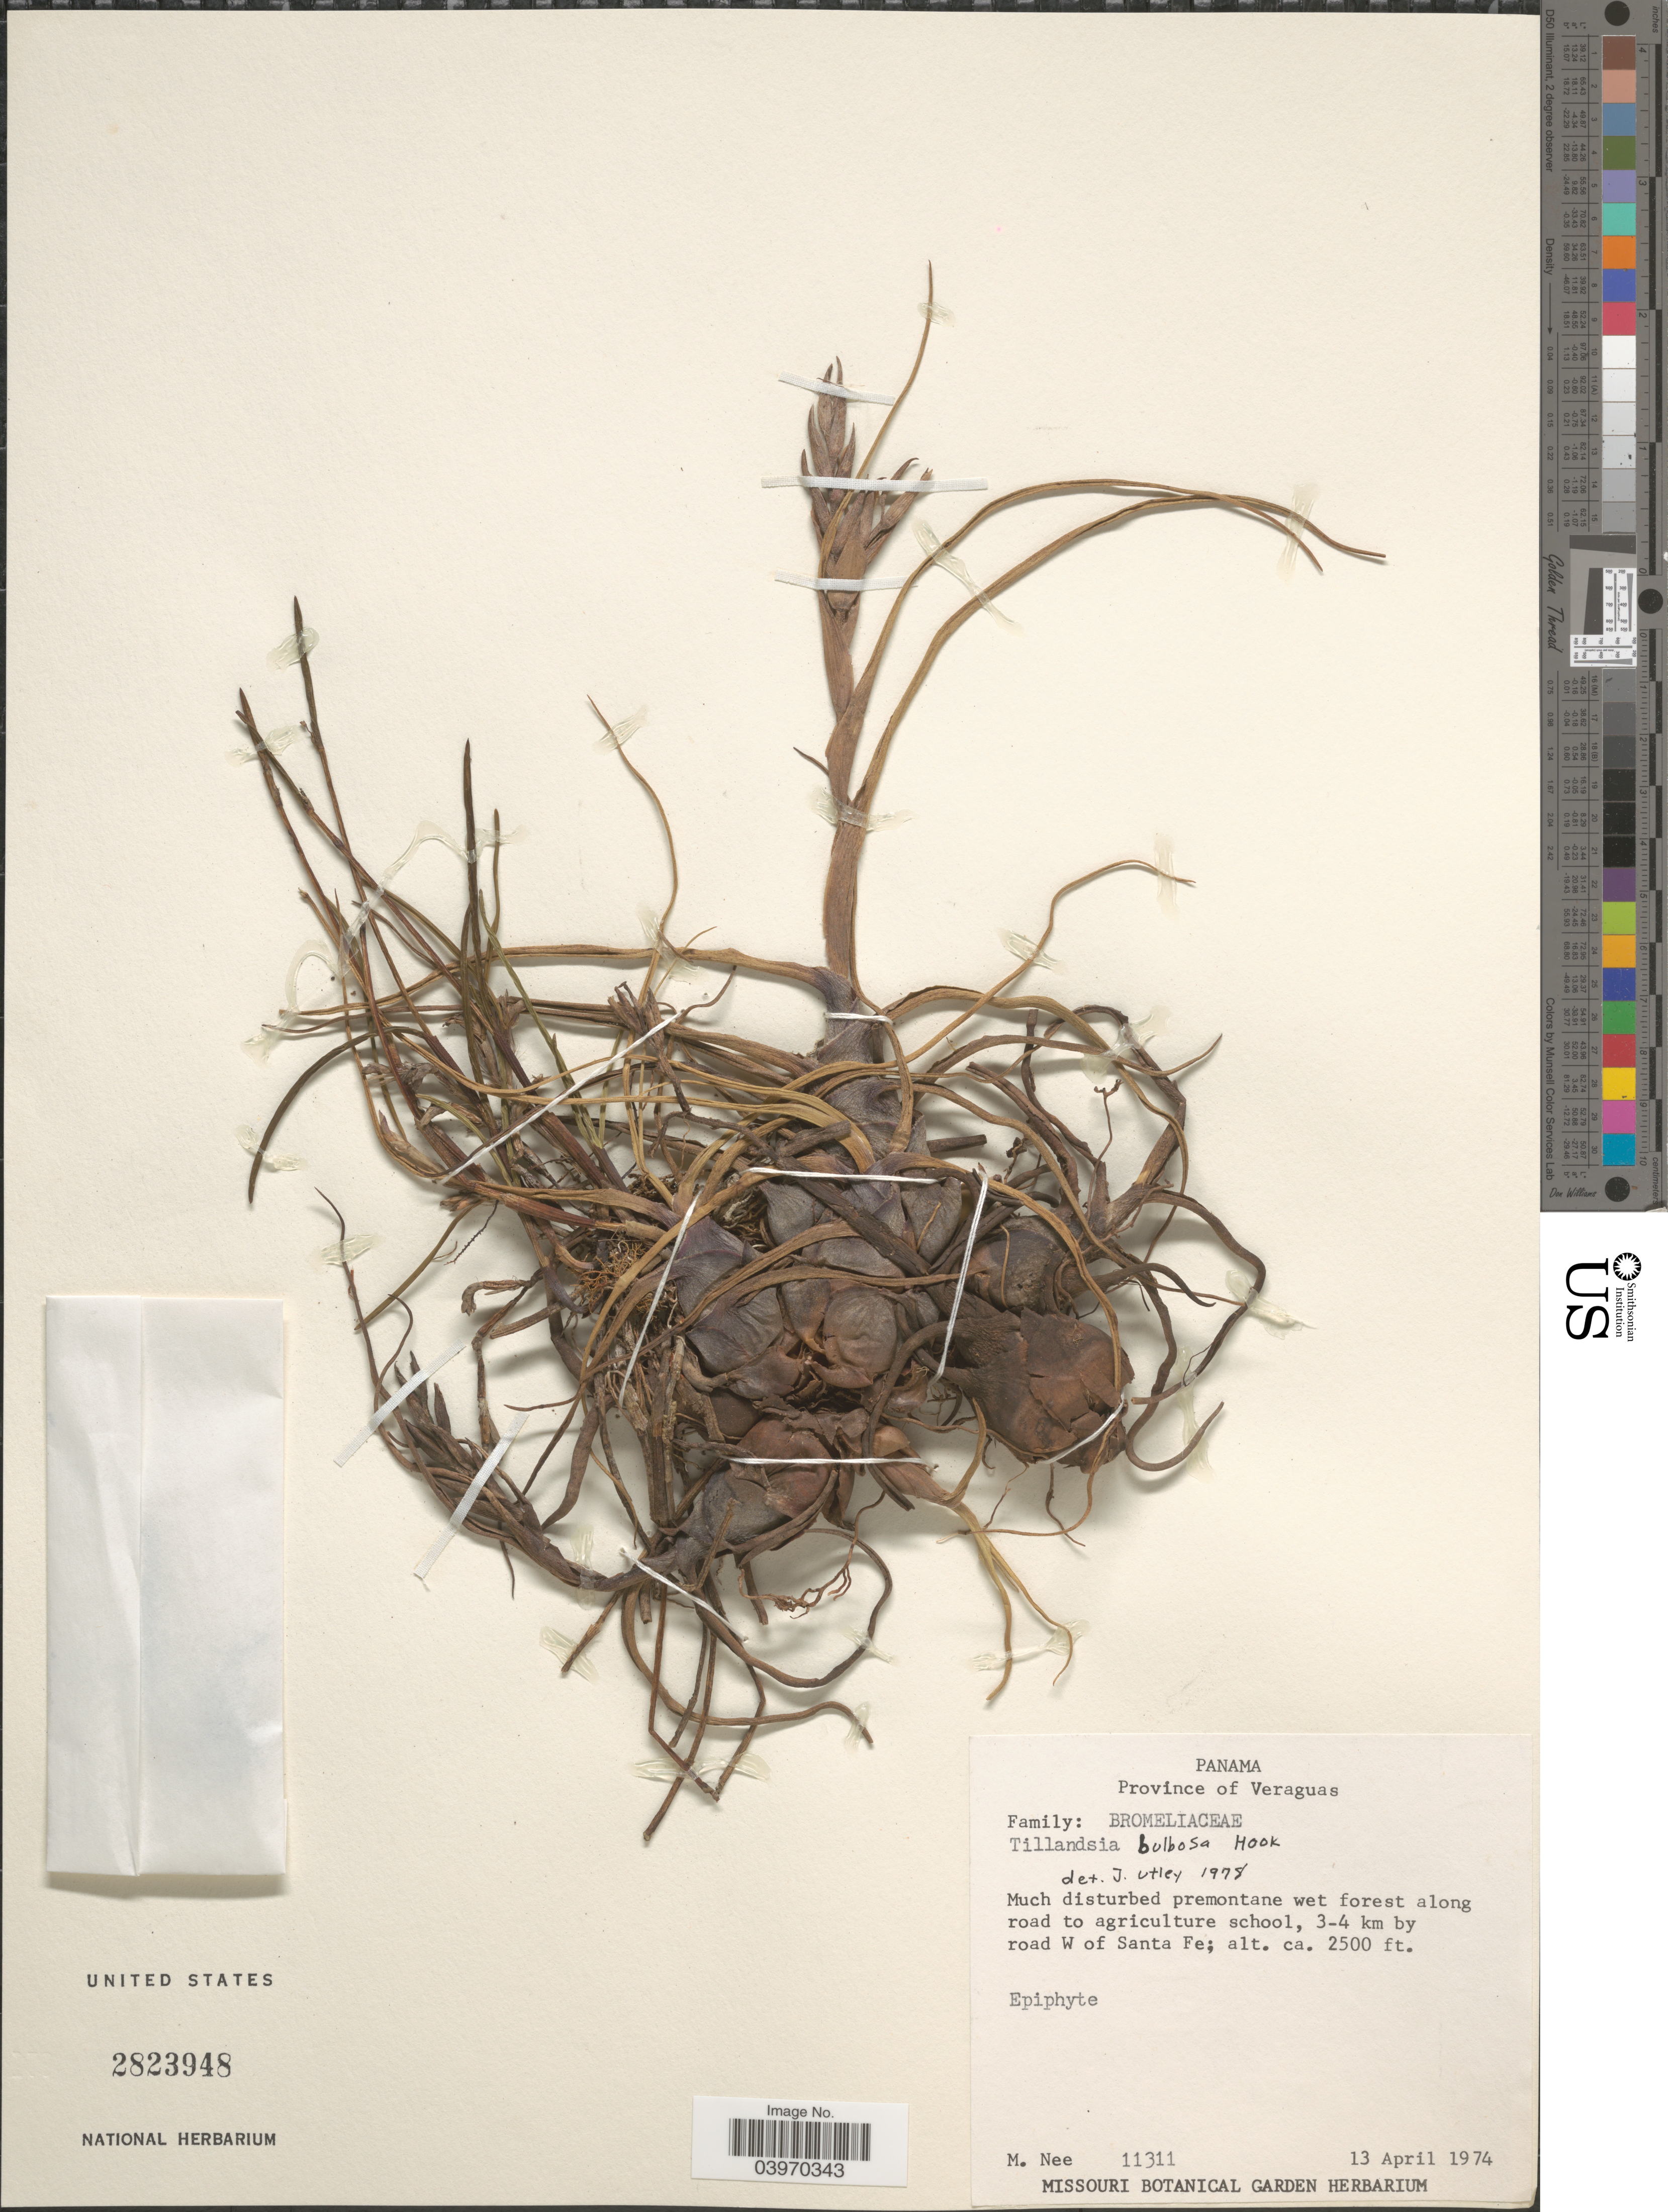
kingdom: Plantae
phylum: Tracheophyta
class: Liliopsida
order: Poales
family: Bromeliaceae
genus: Tillandsia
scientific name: Tillandsia bulbosa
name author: Hook.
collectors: M. Nee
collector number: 11311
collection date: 1974-04-13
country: Panama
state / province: Veraguas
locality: Much disturbed premontane wet forest along road to agriculture school, 3-4 km by road W of Santa Fe.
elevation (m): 762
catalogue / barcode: US 2823948